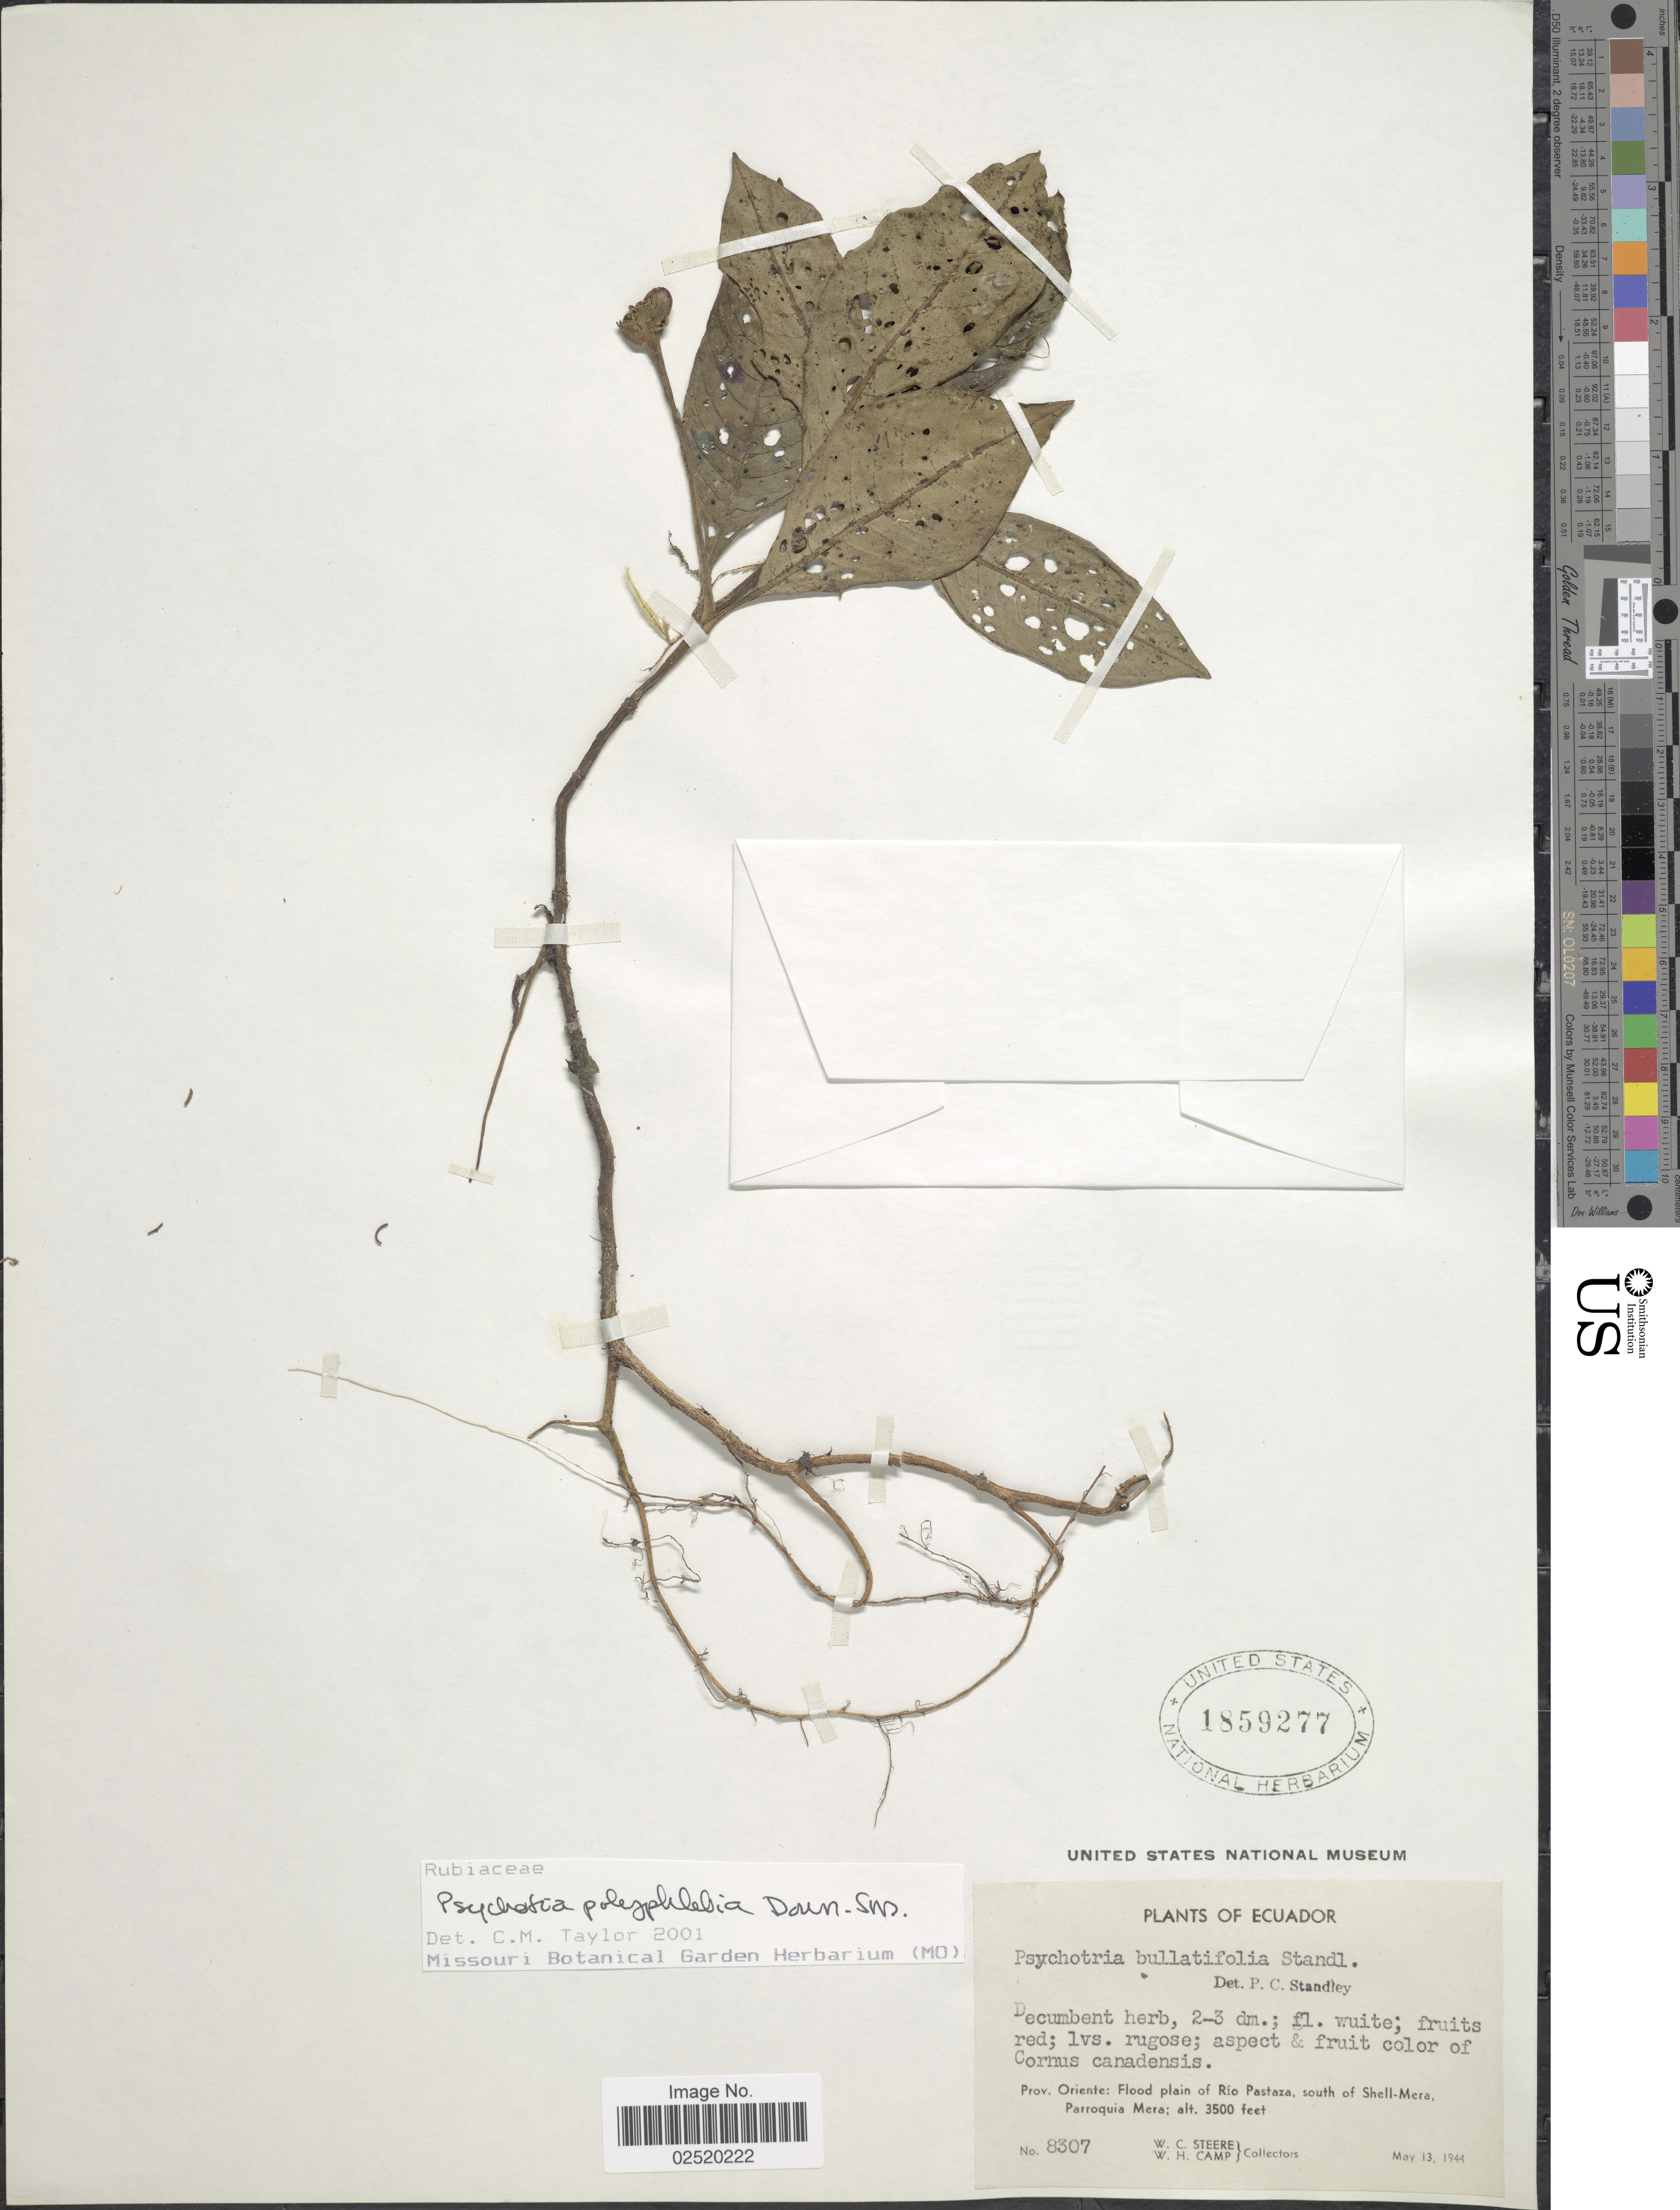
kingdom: Plantae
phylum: Tracheophyta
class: Magnoliopsida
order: Gentianales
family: Rubiaceae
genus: Psychotria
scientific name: Psychotria polyphlebia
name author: Donn. Sm.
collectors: W. C. Steere & W. H. Camp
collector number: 8307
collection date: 1944-05-13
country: Cuba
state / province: Oriente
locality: Prov. Oriente: Flood plain of Rio Pastaza, south of Shell-Mera, Parroquia Mera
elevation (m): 1067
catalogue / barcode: US 1859277